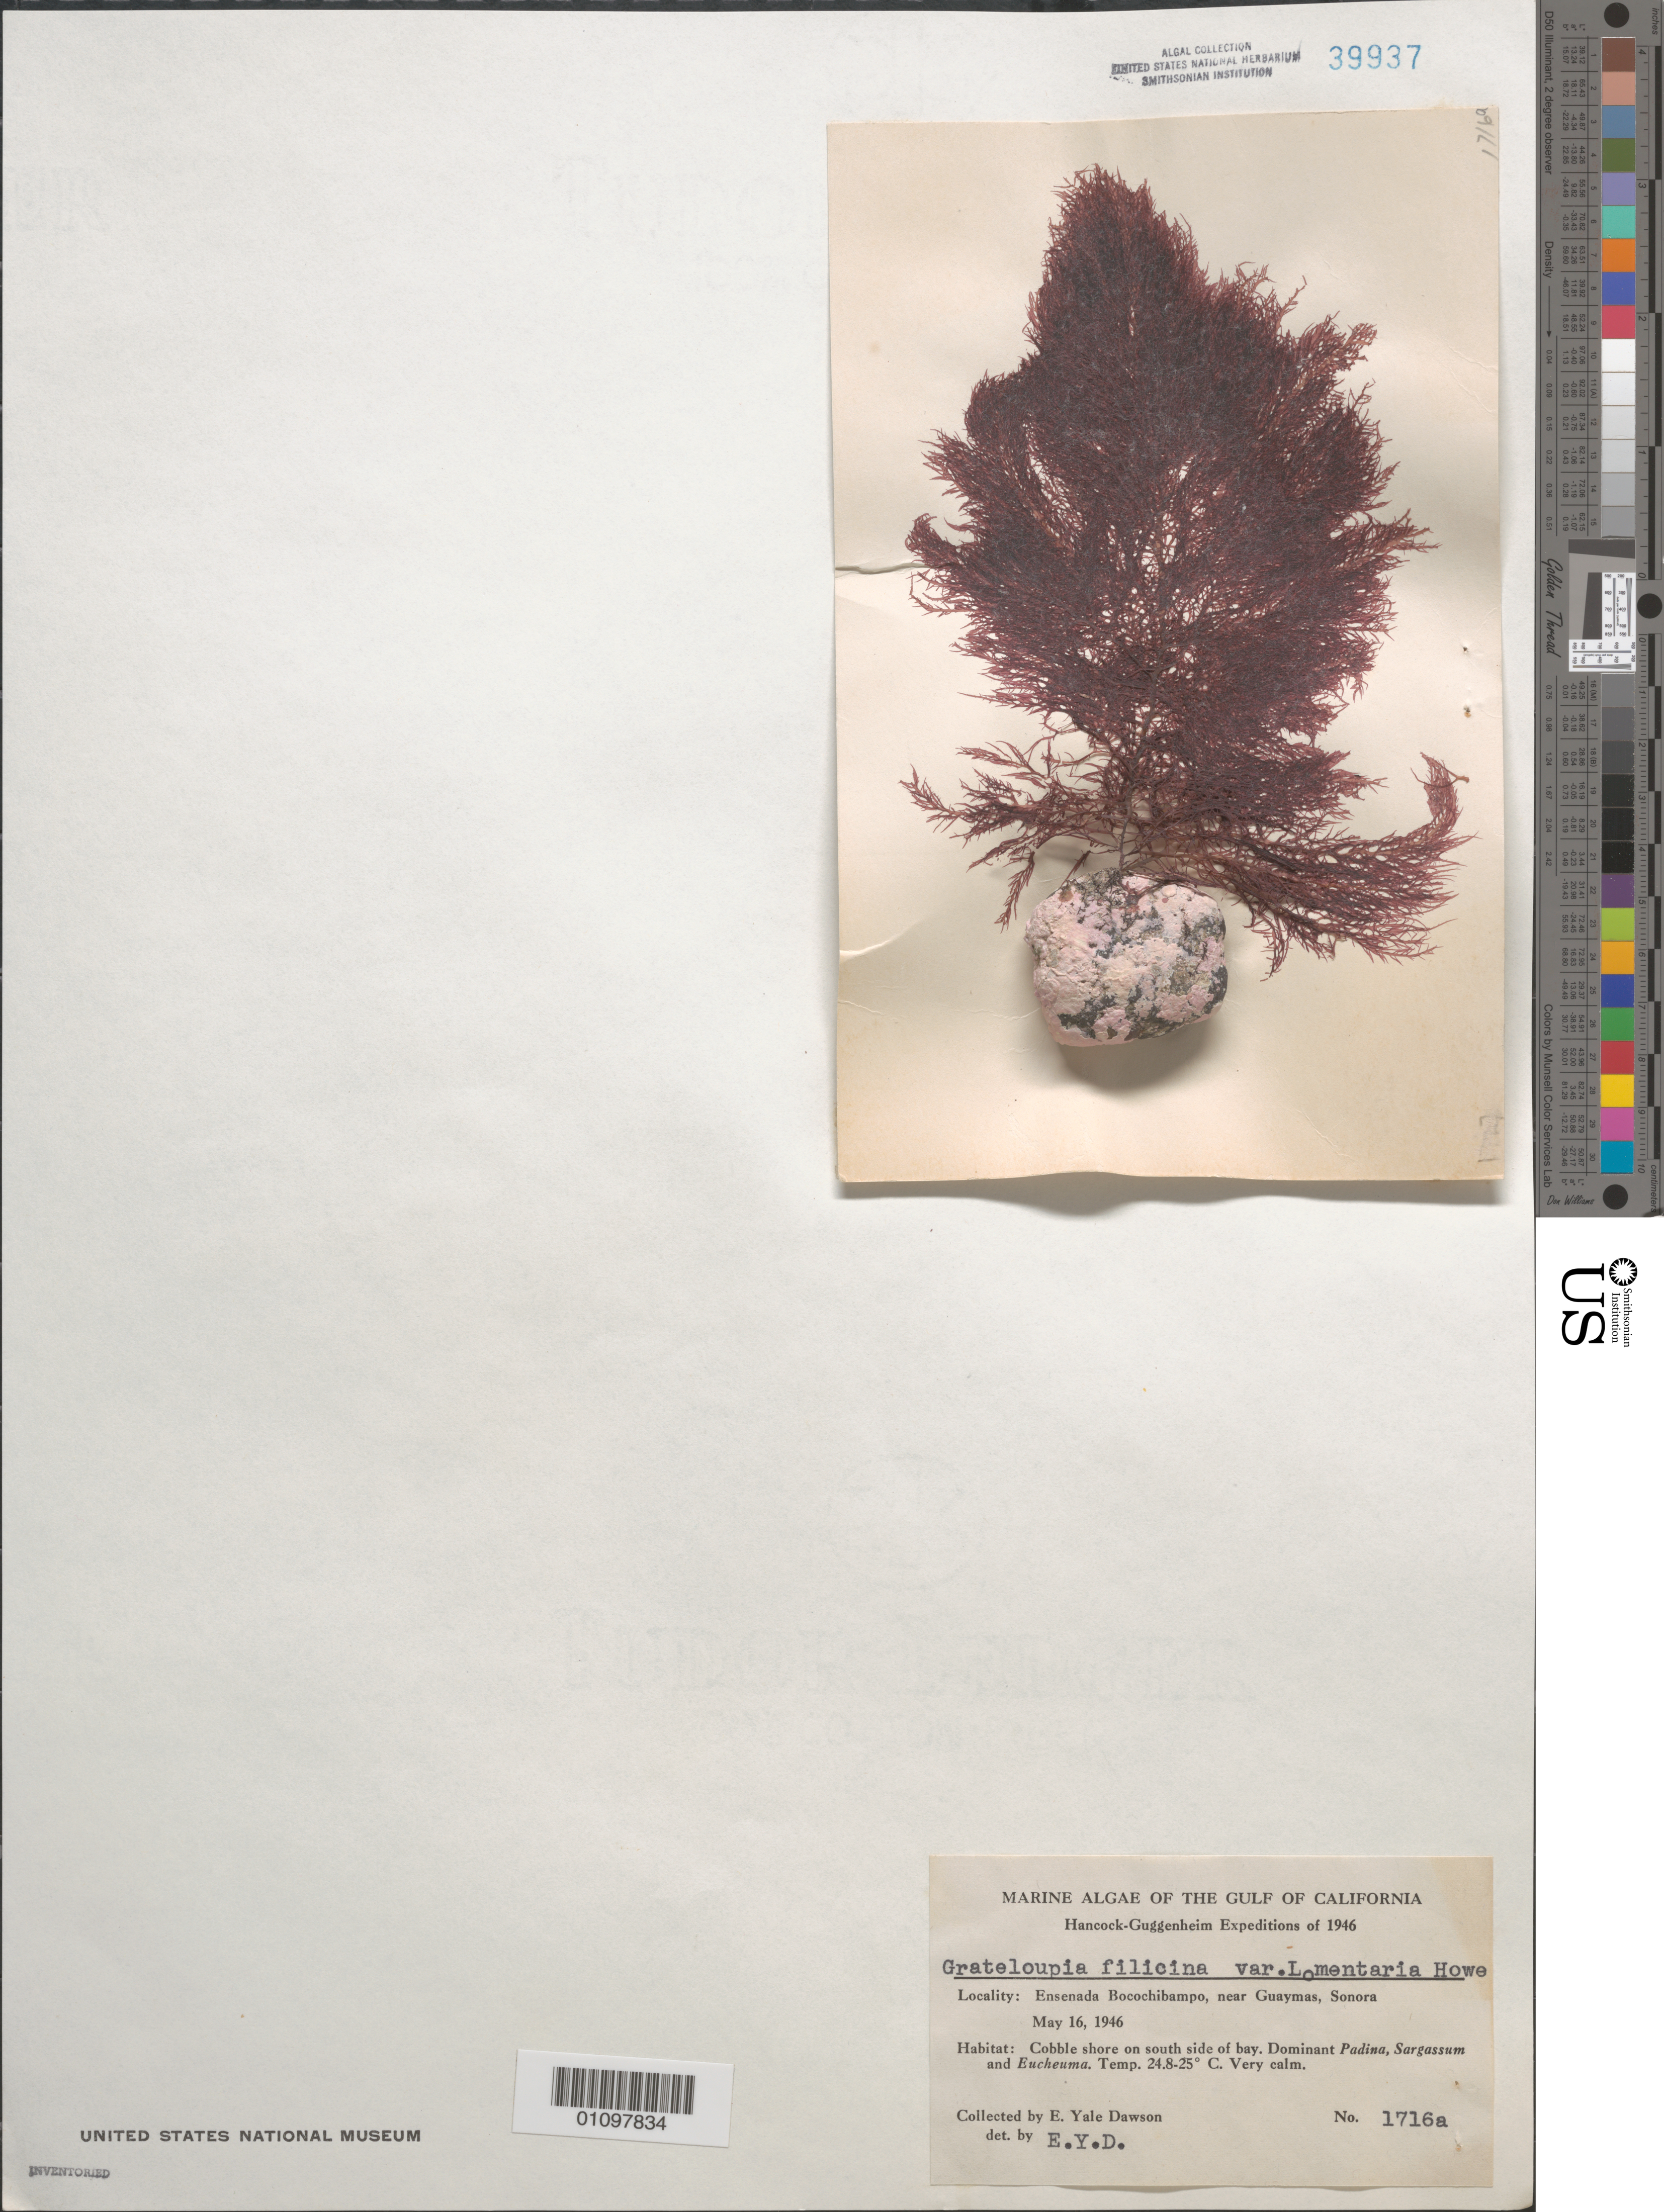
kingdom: Plantae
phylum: Rhodophyta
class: Florideophyceae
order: Halymeniales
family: Halymeniaceae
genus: Grateloupia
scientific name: Grateloupia filicina var. lomentaria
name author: M. Howe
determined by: Dawson, E. Y.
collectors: E. Y. Dawson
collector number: EYD 1716a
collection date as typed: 16 May 1946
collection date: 1946-05-16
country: Mexico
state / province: Sonora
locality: Ensenada Bocochibampo, near Guaymas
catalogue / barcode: US 39937